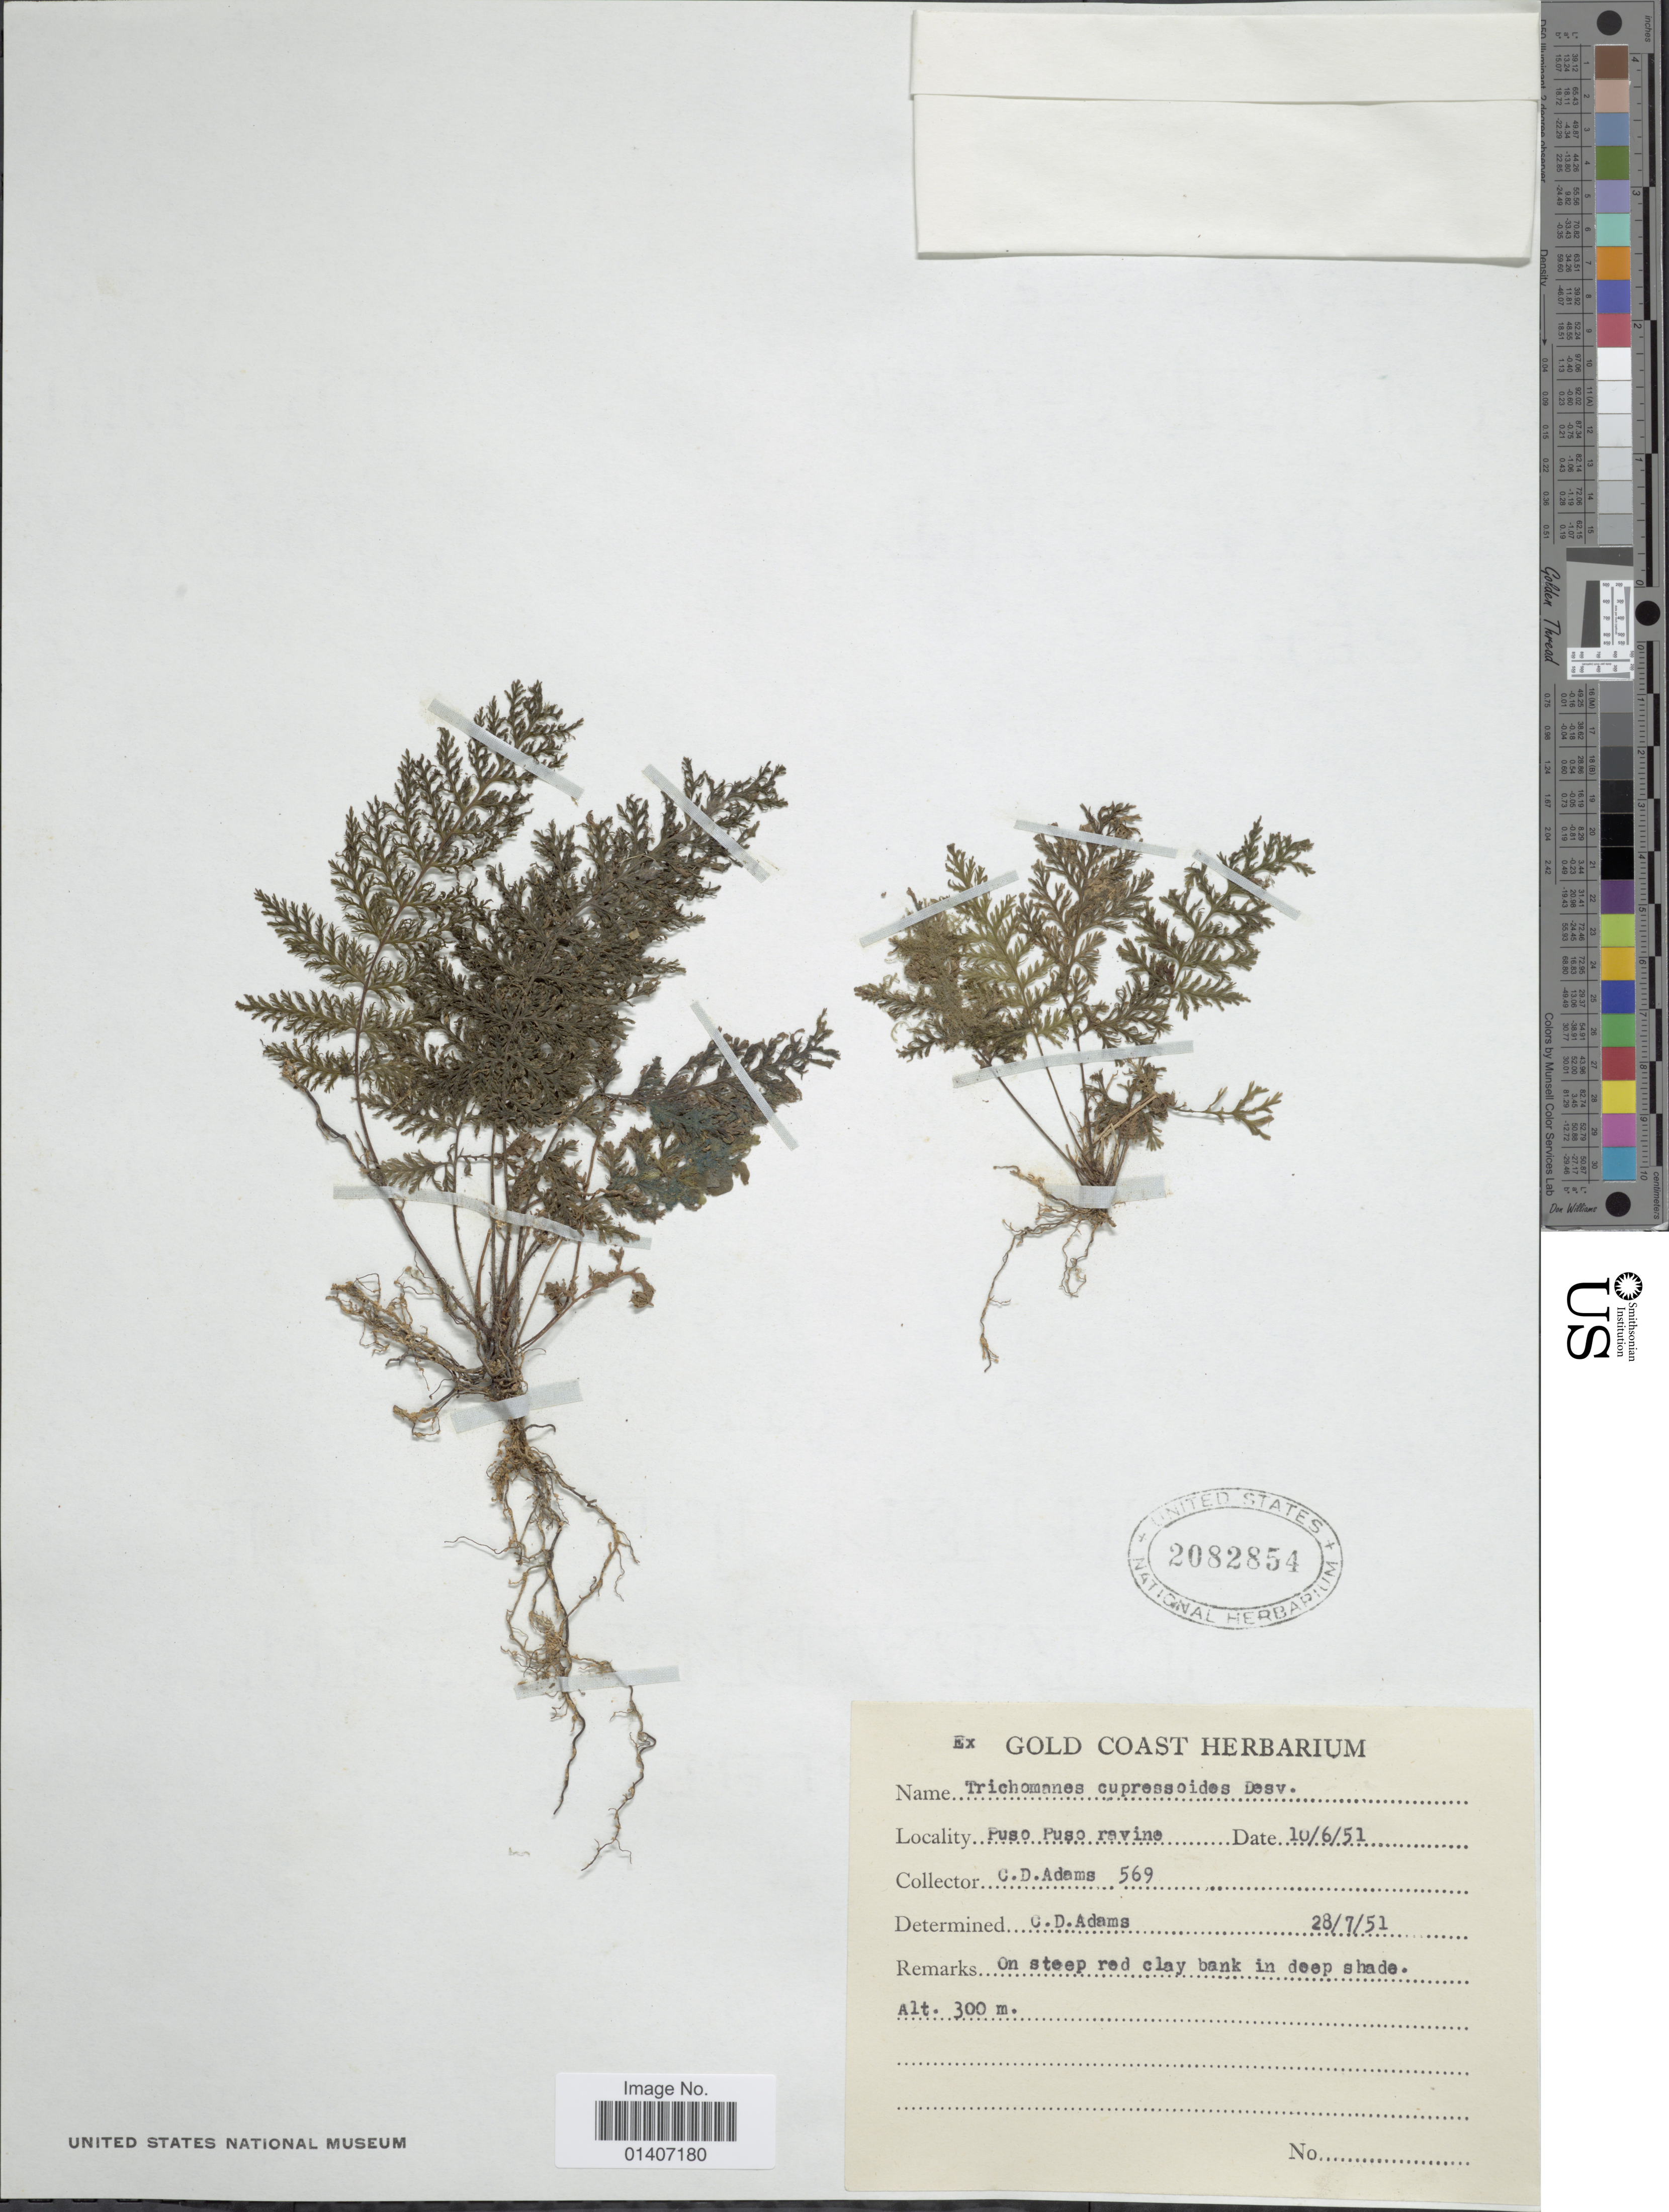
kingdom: Plantae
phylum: Tracheophyta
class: Polypodiopsida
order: Hymenophyllales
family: Hymenophyllaceae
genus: Abrodictyum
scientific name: Abrodictyum cupressoides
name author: (Desv.) Ebihara & Dubuisson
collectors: C. D. Adams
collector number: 569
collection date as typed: Transcribed d/m/y: 10/6/51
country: Ghana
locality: Puso Puso ravine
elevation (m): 300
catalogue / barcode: US 2082854